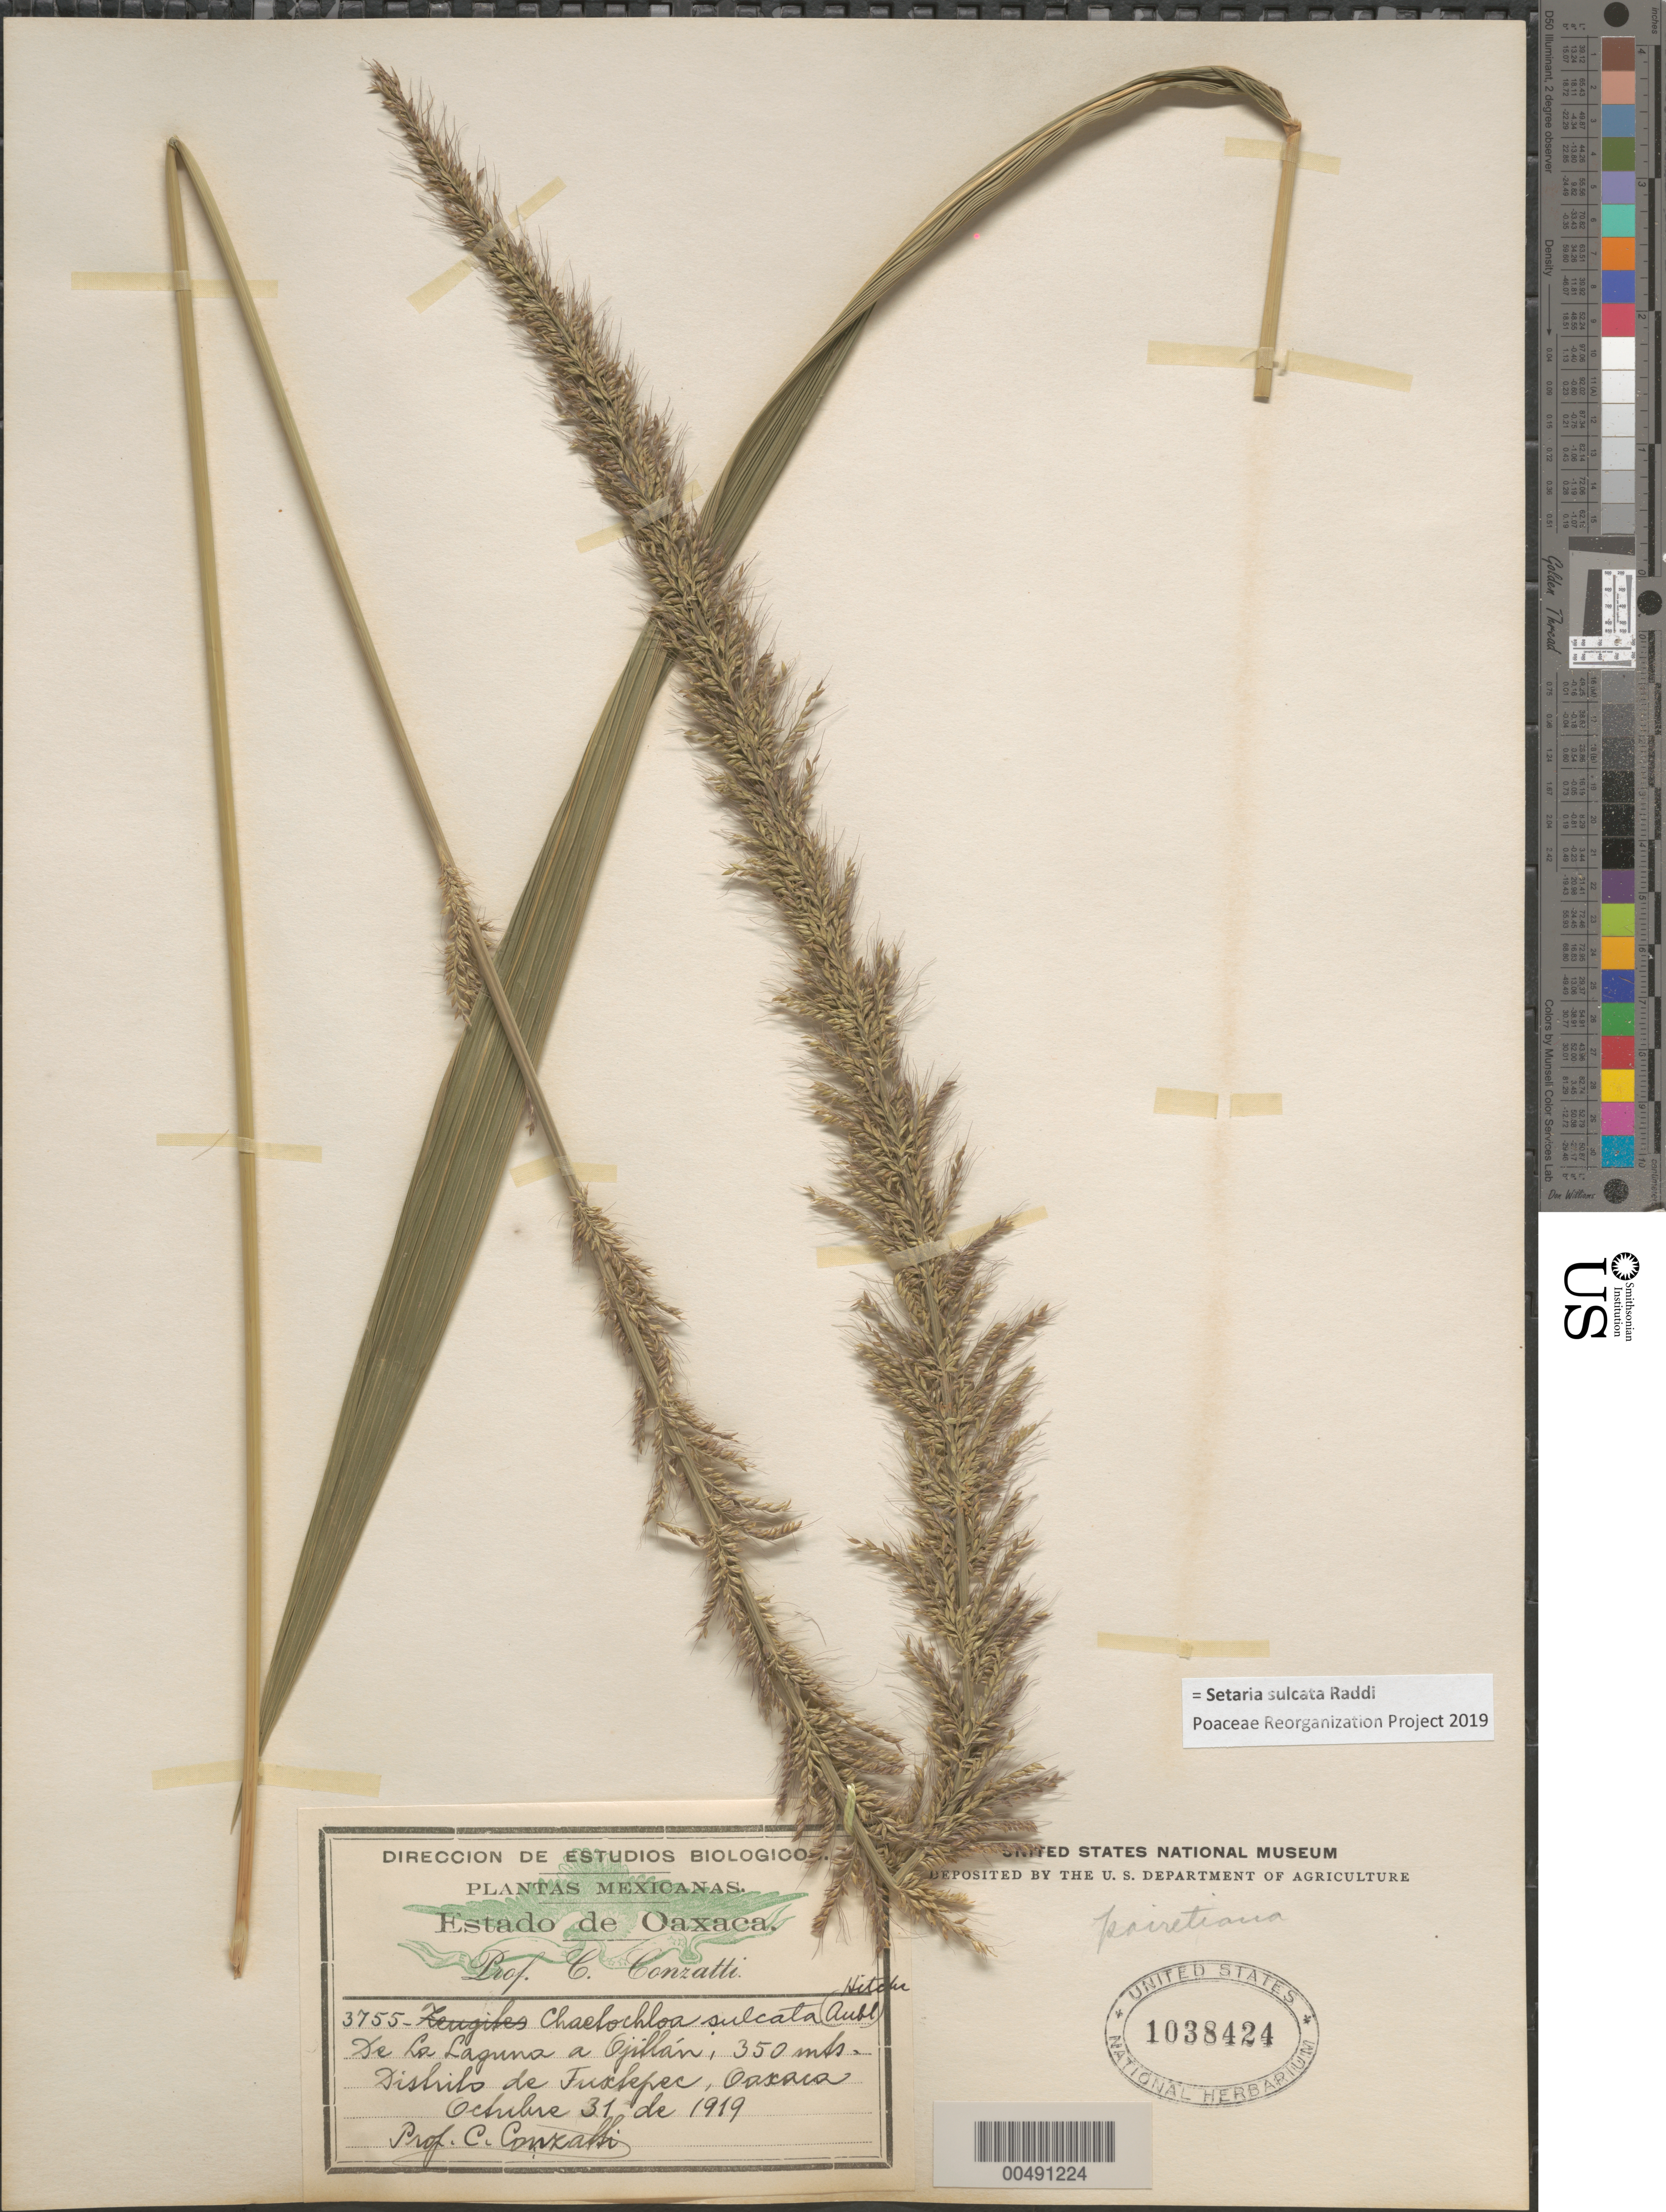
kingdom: Plantae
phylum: Tracheophyta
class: Liliopsida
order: Poales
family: Poaceae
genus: Setaria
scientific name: Setaria poiretiana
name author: (Schult.) Kunth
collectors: C. Conzatti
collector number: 3755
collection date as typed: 31 Oct 1919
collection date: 1919-10-31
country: Mexico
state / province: Oaxaca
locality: De la Laguna a Ojillán, Dist of Tuxtepec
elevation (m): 350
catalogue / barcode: US 1038424